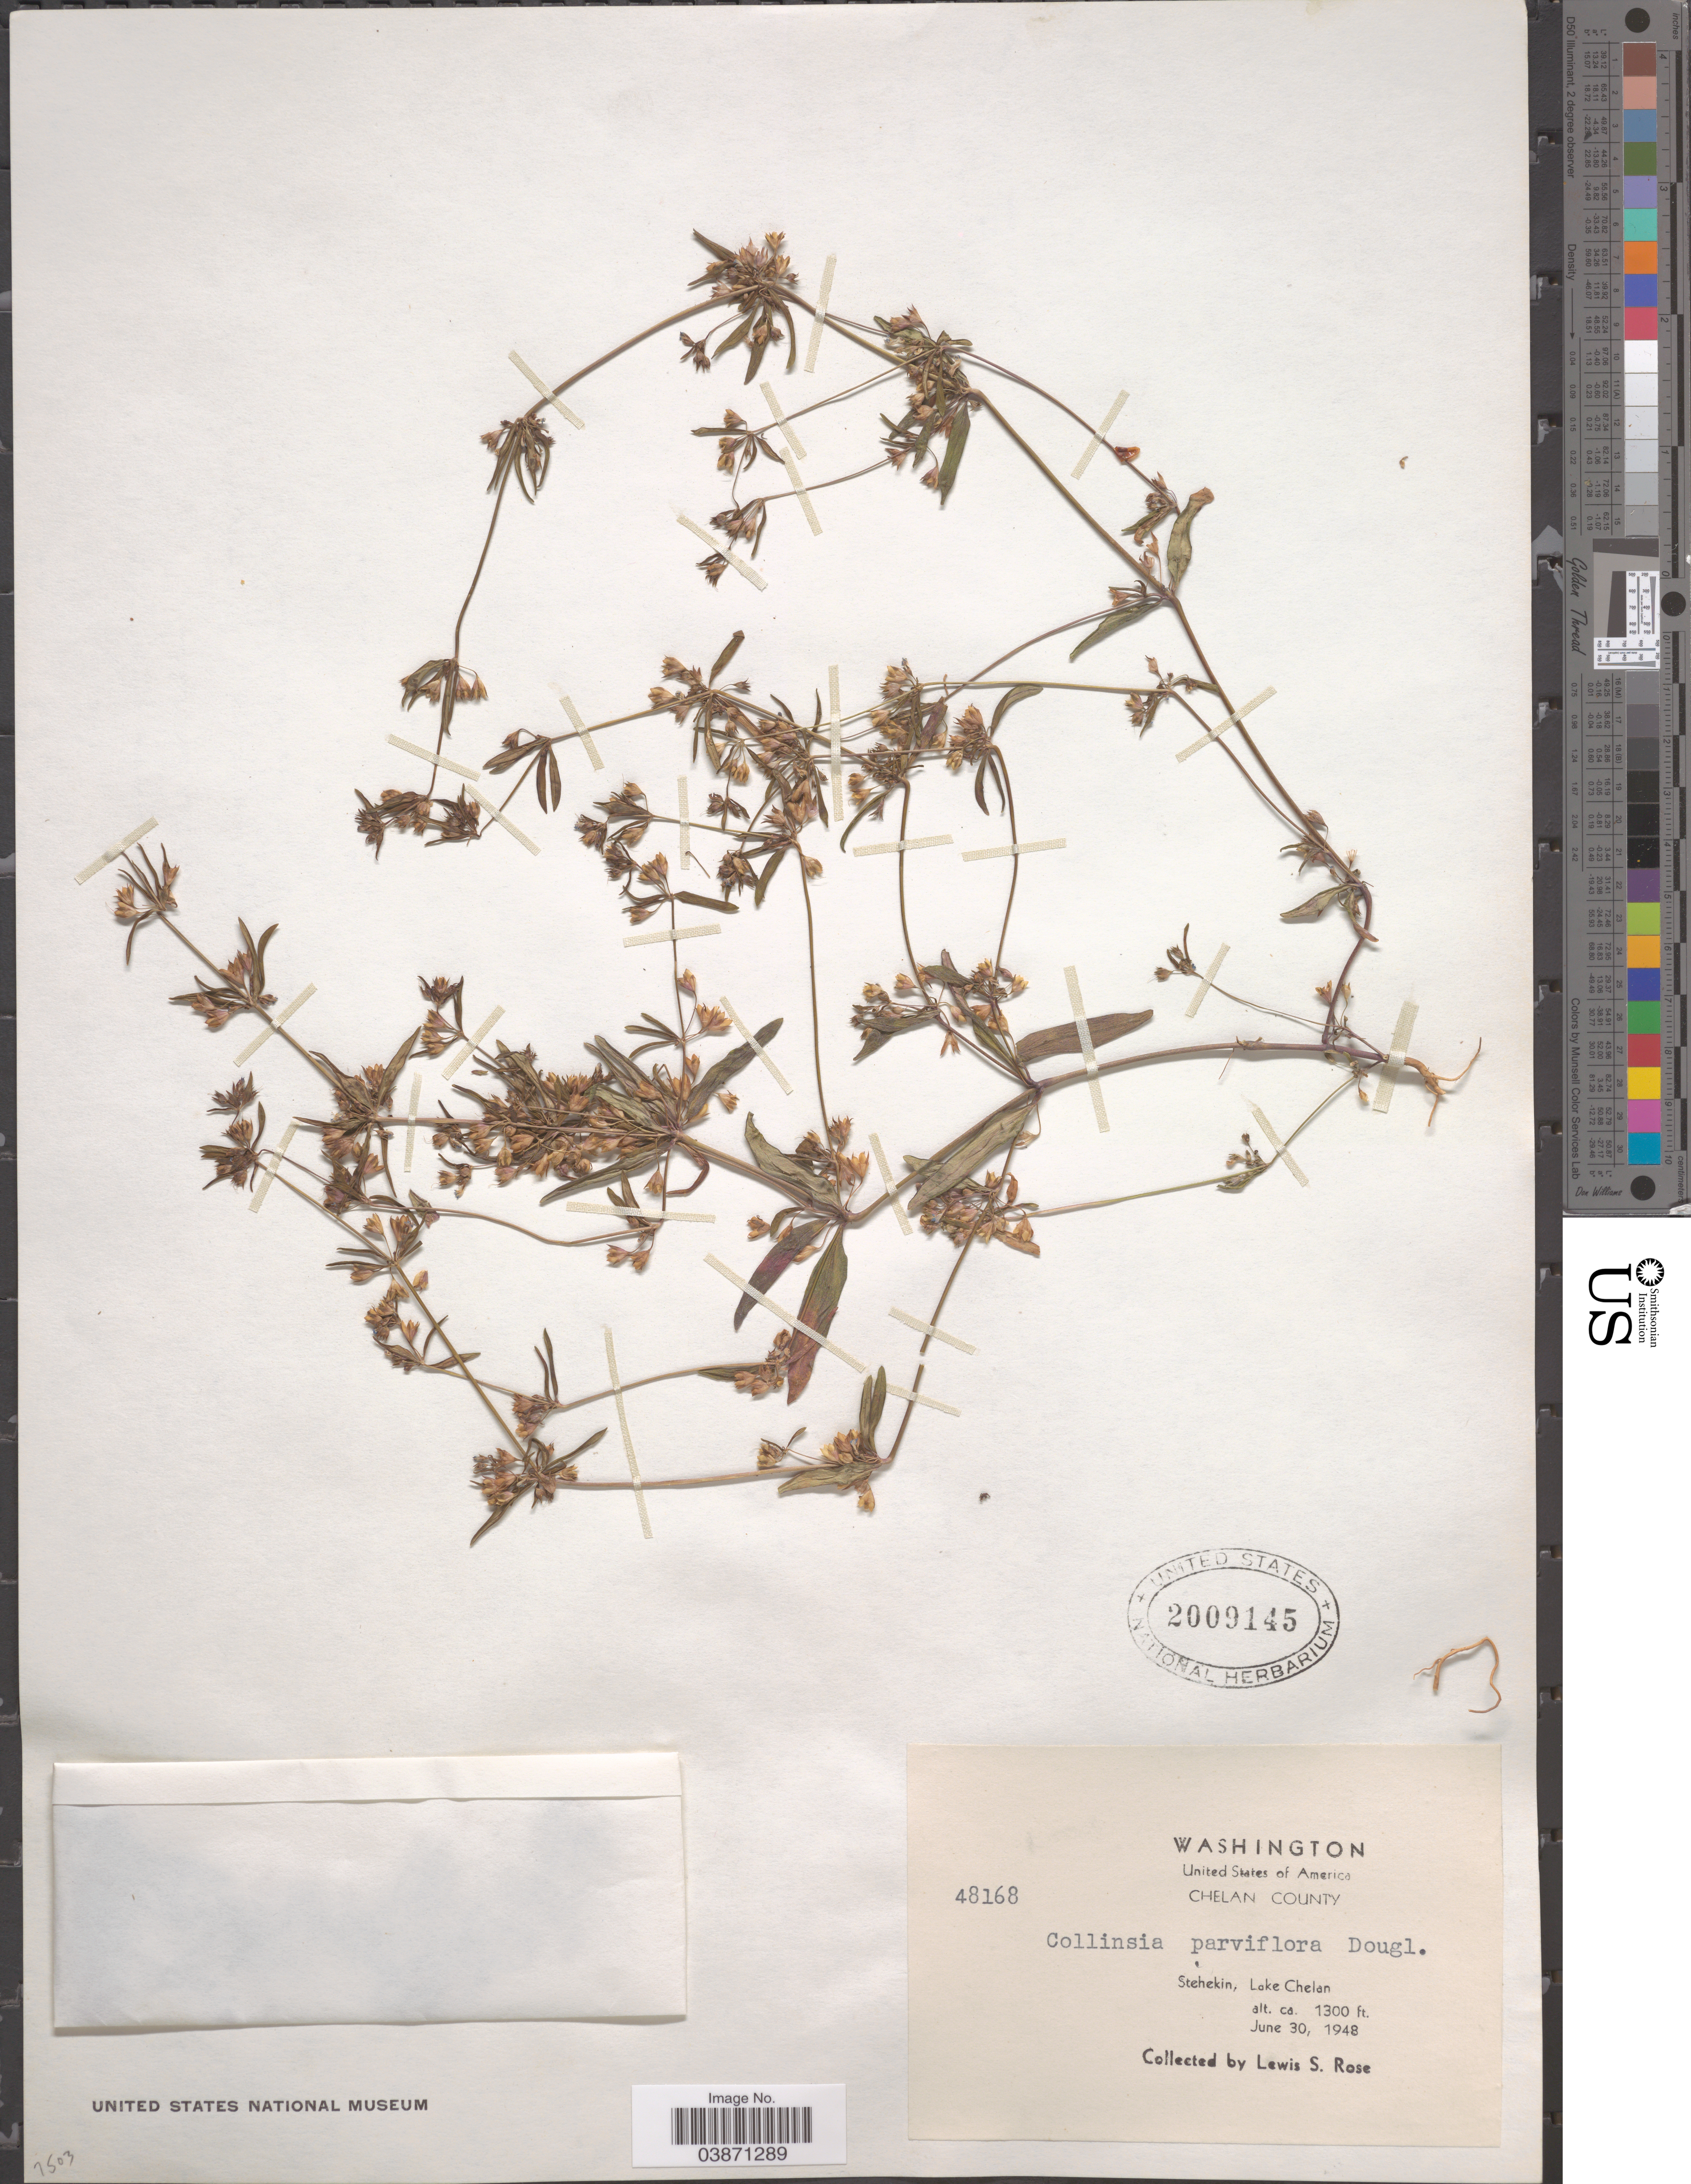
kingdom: Plantae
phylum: Tracheophyta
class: Magnoliopsida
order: Lamiales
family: Plantaginaceae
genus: Collinsia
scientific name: Collinsia parviflora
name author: Douglas ex Lindl.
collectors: L. S. Rose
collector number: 48168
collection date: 1948-06-30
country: United States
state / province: Washington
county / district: Chelan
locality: Chelan County. Stehekin, Lake Chelan.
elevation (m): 396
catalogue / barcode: US 2009145